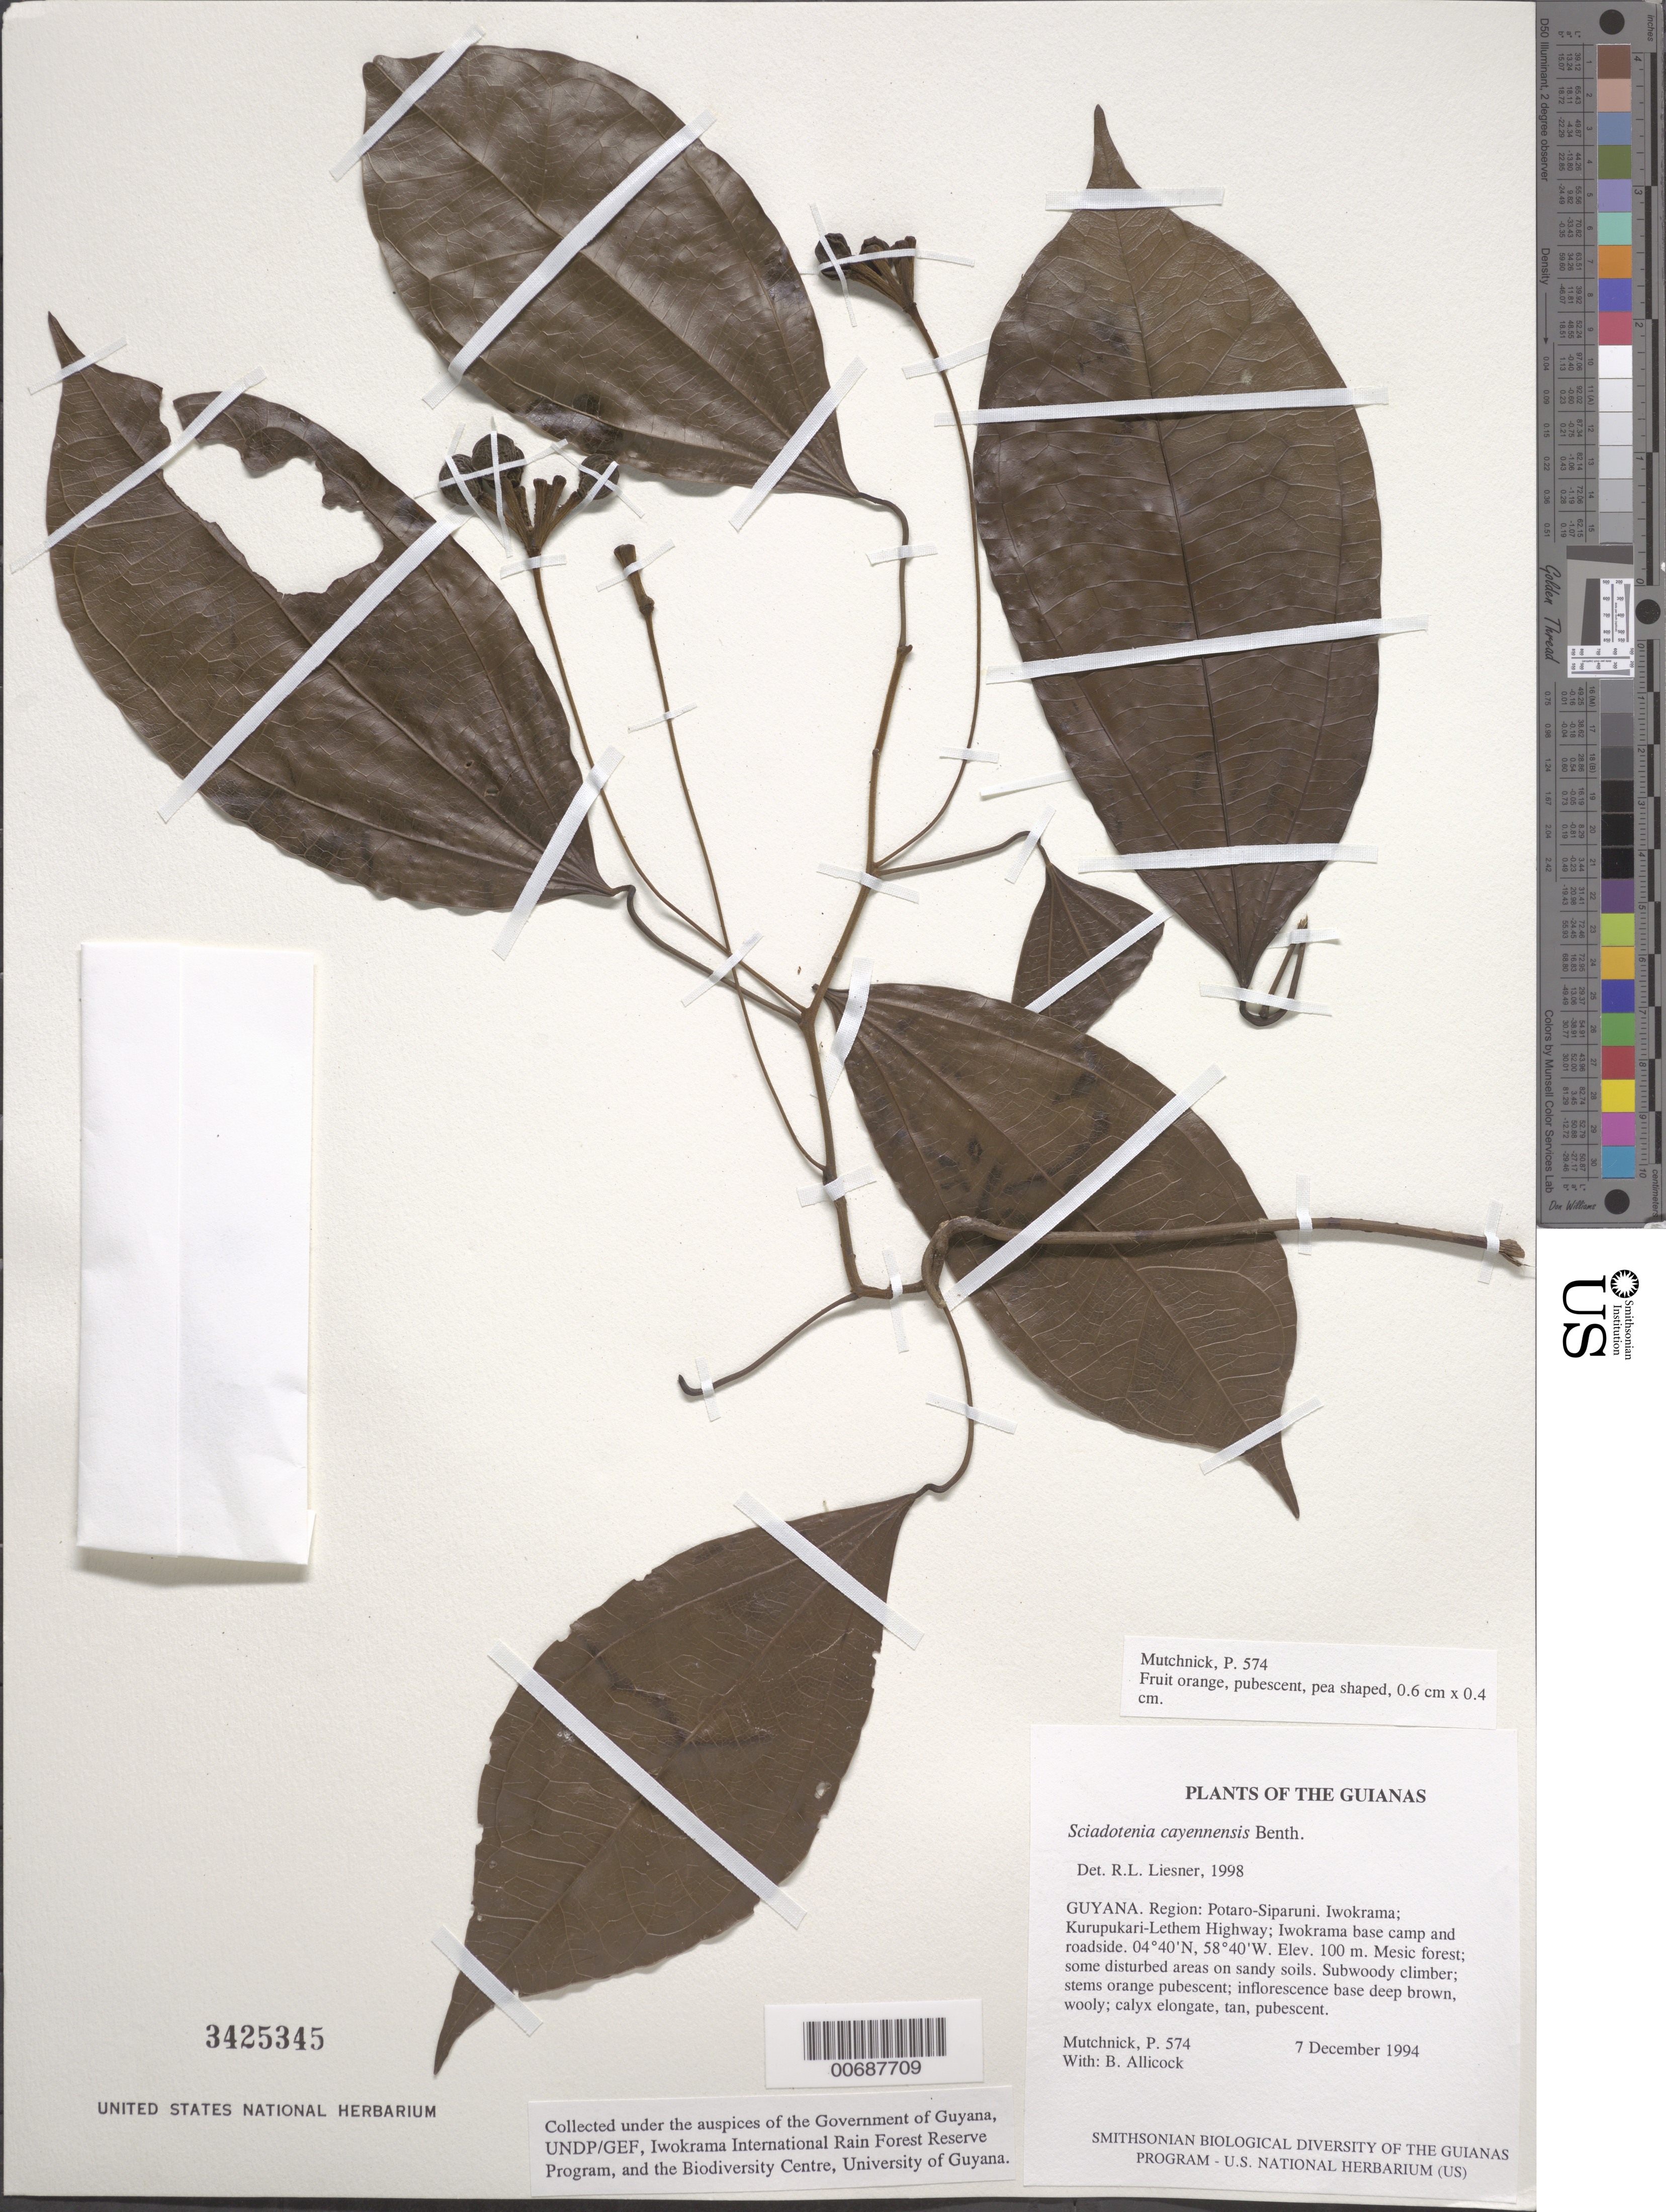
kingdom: Plantae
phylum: Tracheophyta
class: Magnoliopsida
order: Ranunculales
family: Menispermaceae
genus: Sciadotenia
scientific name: Sciadotenia cayennensis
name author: Benth.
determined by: Kelloff, Carol L., (US), Smithsonian Institution - National Museum of Natural History (UNITED STATES)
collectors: P. Mutchnick & B. Allicock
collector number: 574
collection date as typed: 7 December 1994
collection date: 1994-12-07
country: Guyana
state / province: Potaro-Siparuni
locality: Iwokrama; Kurupukari-Lethem Highway; Iwokrama base camp and roadside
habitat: Mesic forest; some disturbed areas on sandy soils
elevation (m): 100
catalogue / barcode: US 3425345